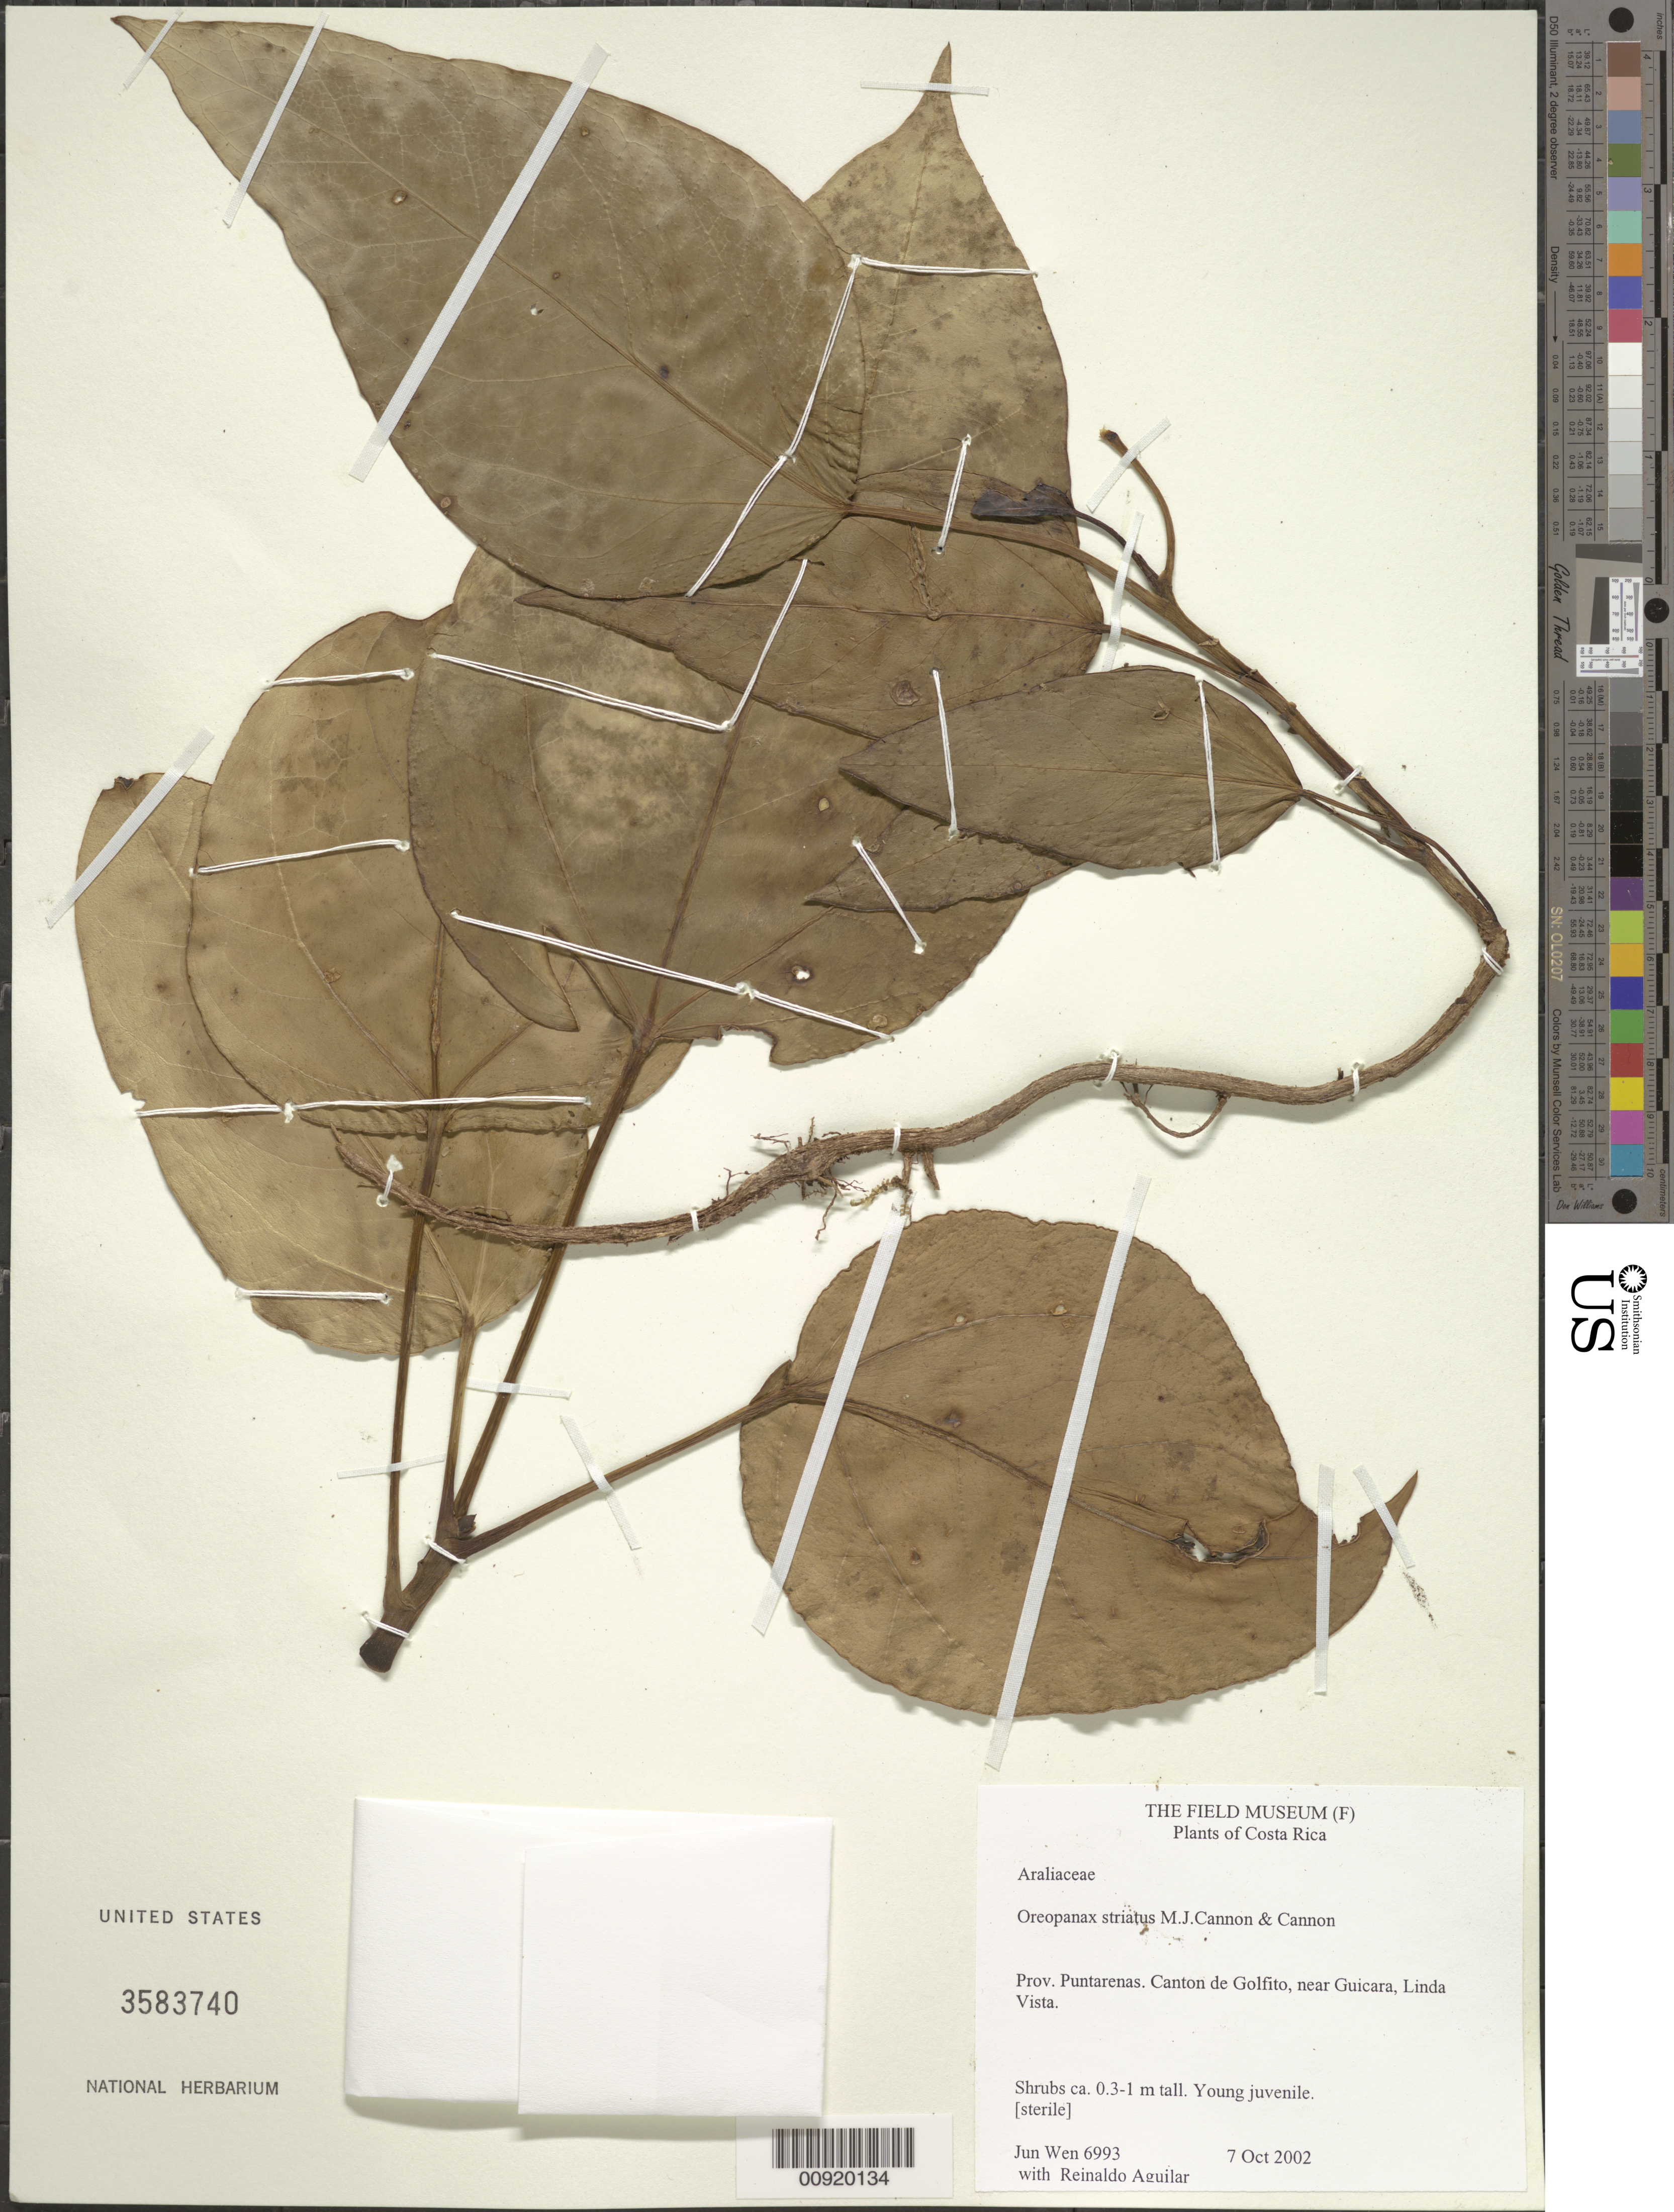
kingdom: Plantae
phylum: Tracheophyta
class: Magnoliopsida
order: Apiales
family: Araliaceae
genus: Oreopanax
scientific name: Oreopanax striatus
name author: (J. Cannon) M.J. Cannon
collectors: J. Wen & R. Aguilar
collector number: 6993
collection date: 2002-10-07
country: Costa Rica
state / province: Puntarenas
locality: Canton de Golfito, near Guicara, Linda Vista.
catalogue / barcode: US 3583740